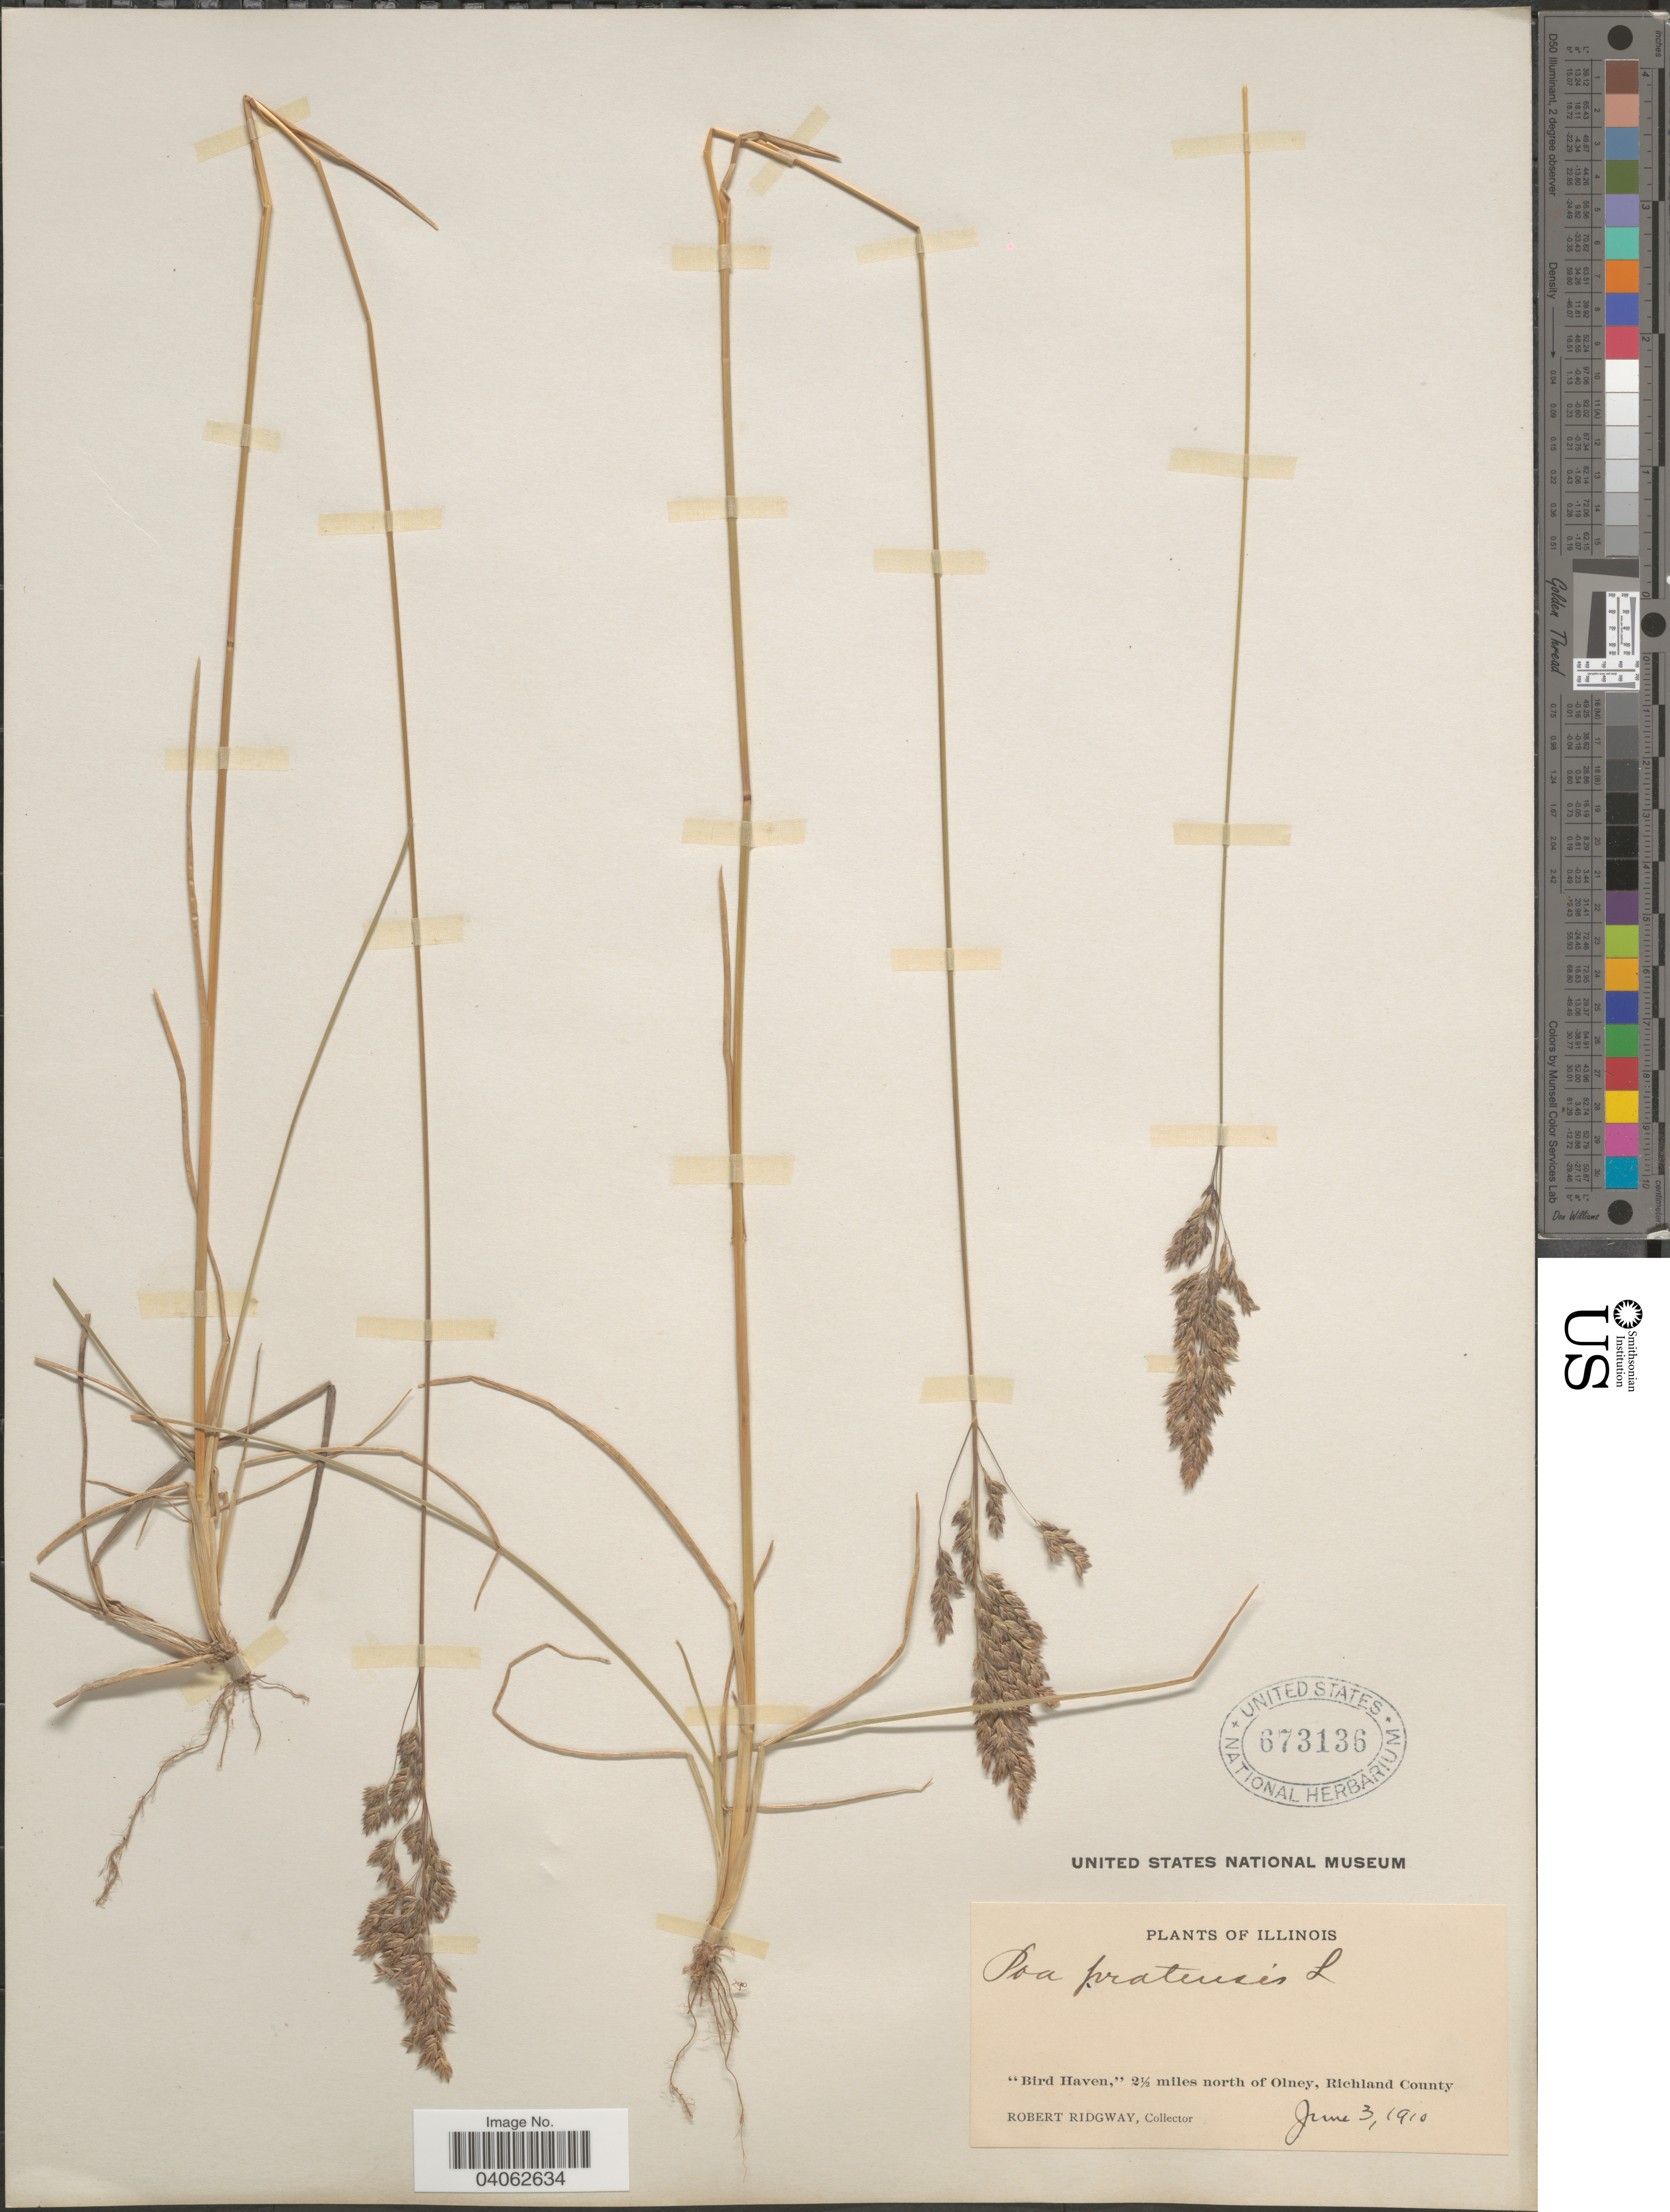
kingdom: Plantae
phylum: Tracheophyta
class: Liliopsida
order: Poales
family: Poaceae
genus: Poa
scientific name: Poa pratensis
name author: L.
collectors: R. Ridgway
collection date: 1910-06-03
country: United States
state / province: Illinois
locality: Bird Haven,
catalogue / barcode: US 673136